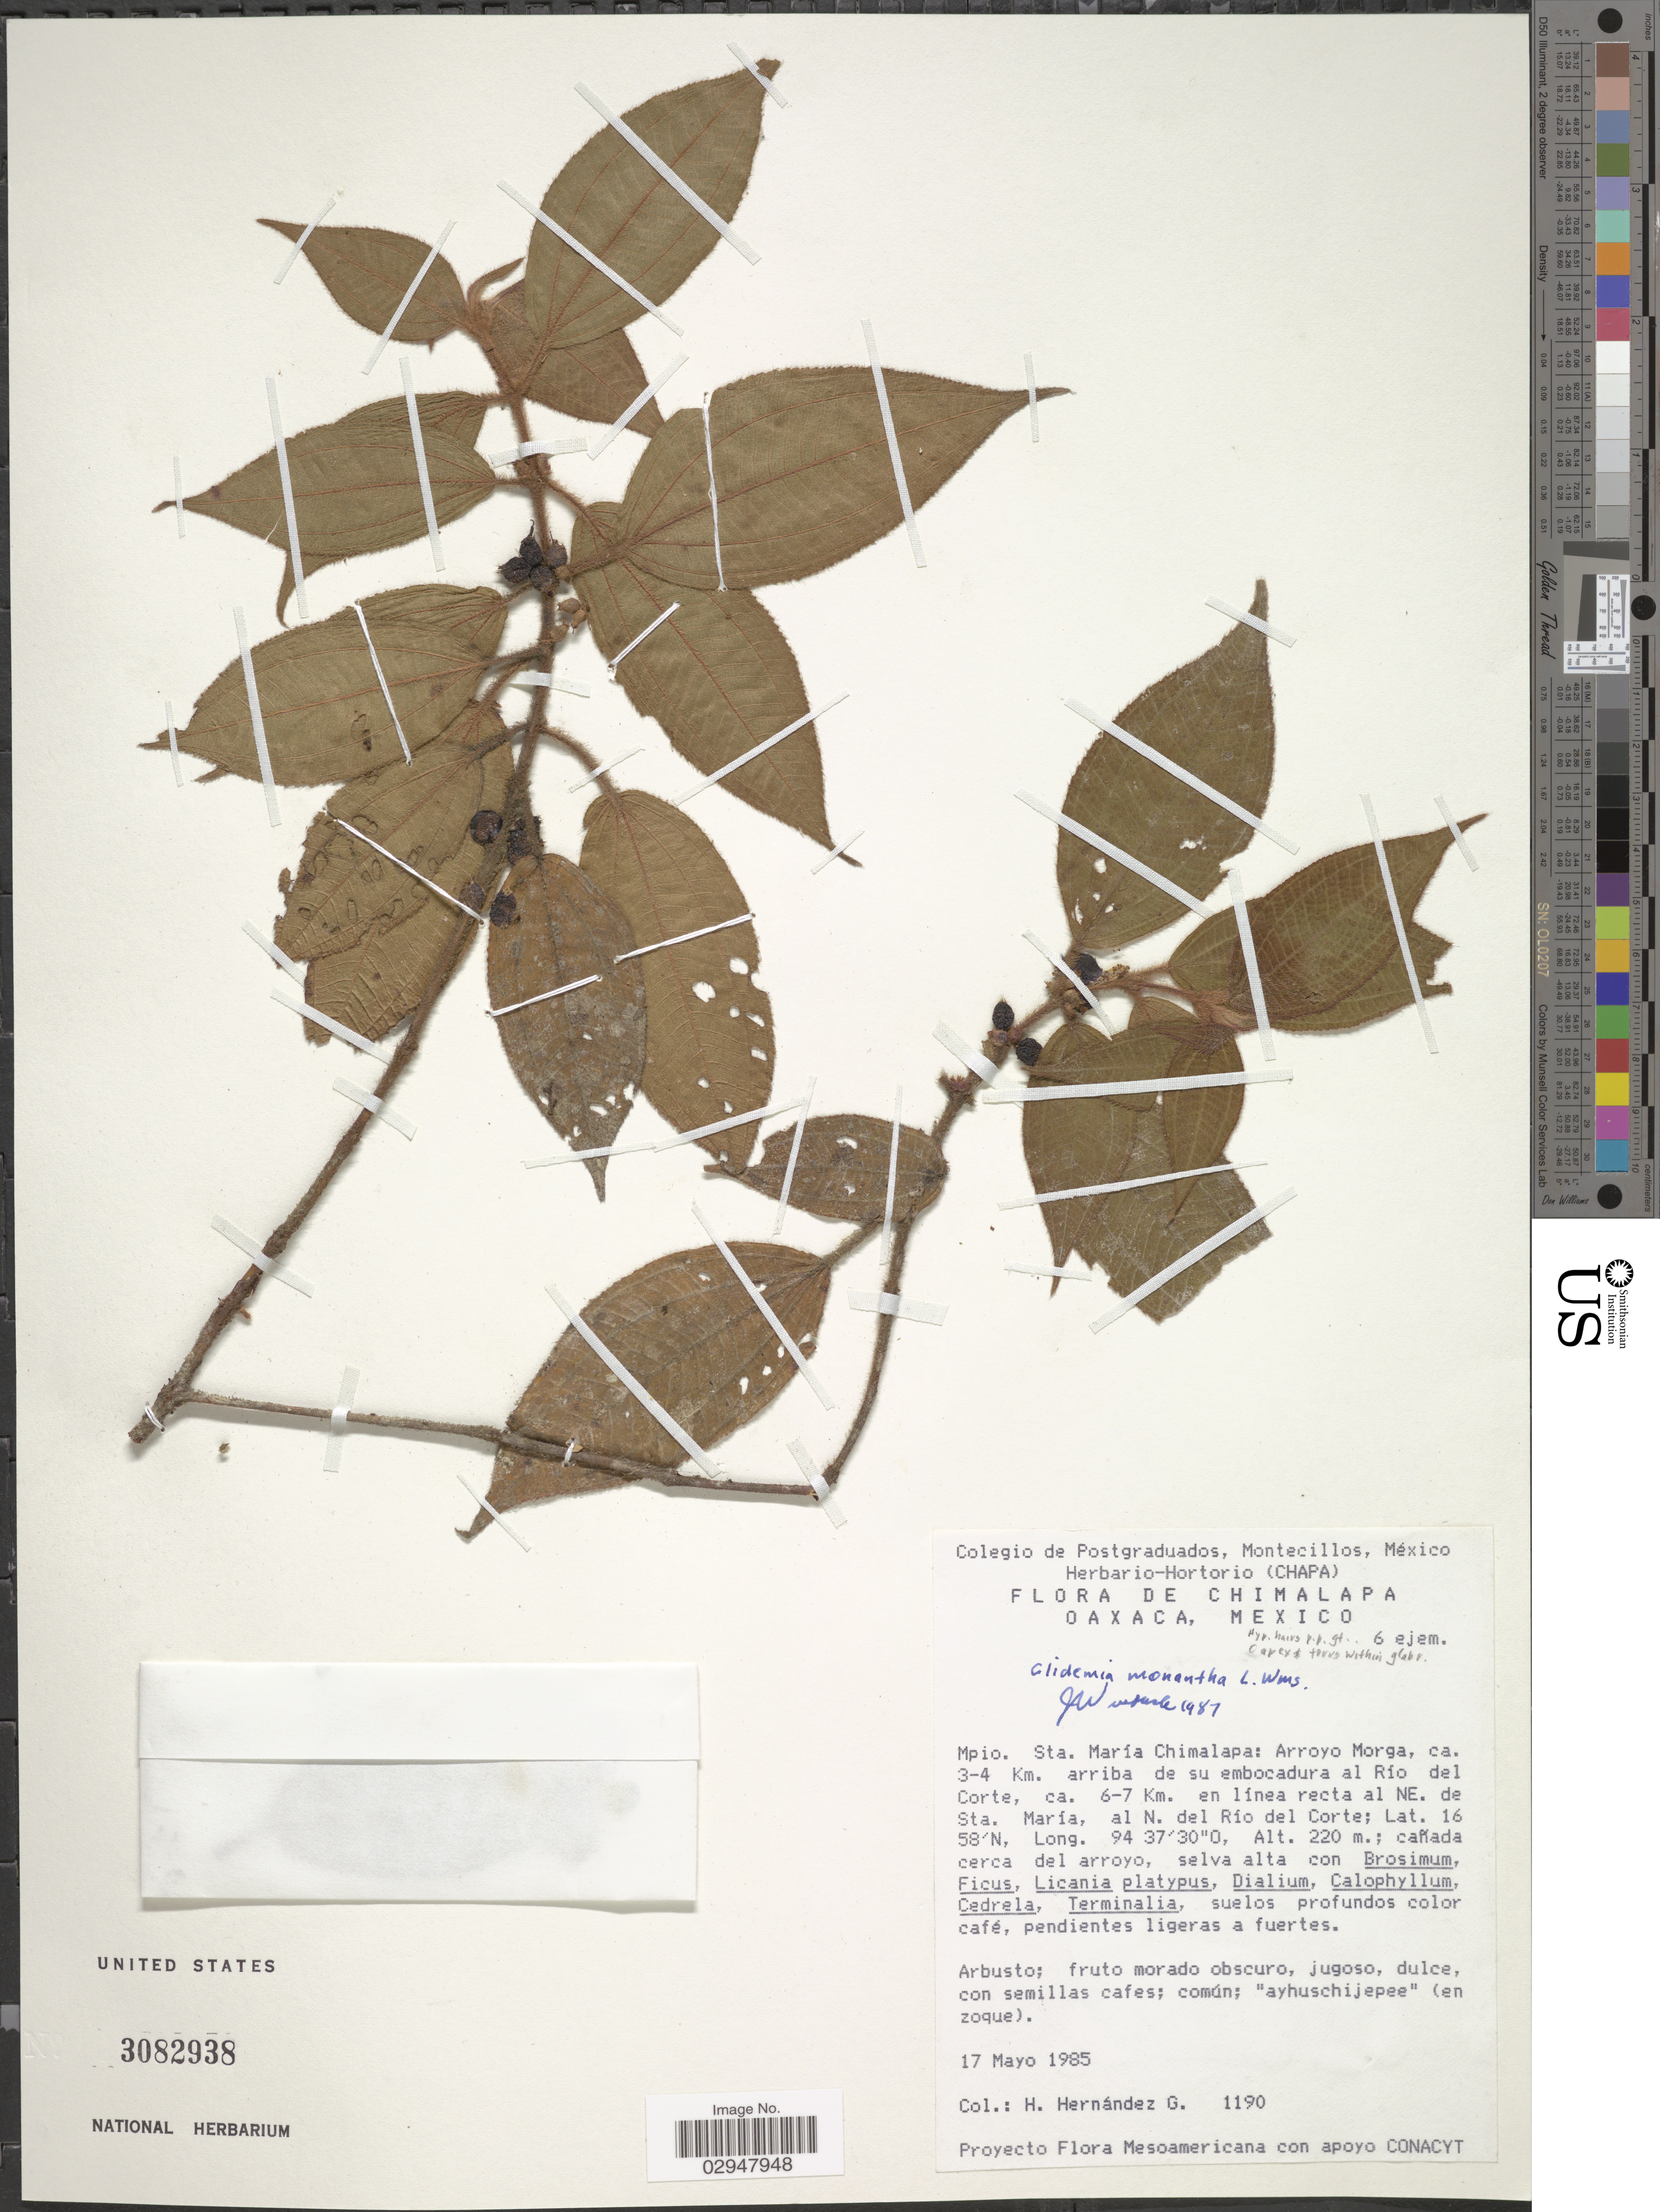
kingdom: Plantae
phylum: Tracheophyta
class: Magnoliopsida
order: Myrtales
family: Melastomataceae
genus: Clidemia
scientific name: Clidemia monantha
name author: L.O. Williams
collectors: H. Hernandez G.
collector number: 1190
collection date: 1985-05-17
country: Mexico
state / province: Oaxaca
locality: Chimalapa, Mpio. Sta. María Chimalapa, Arroyo Morga, ca. 3-4 Km. arriba de su embocadura al Río del Corte, ca. 6-7 Km. en línea recta al NE. de Sta. María, al N. del Río del Corte.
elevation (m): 220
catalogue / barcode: US 3082938